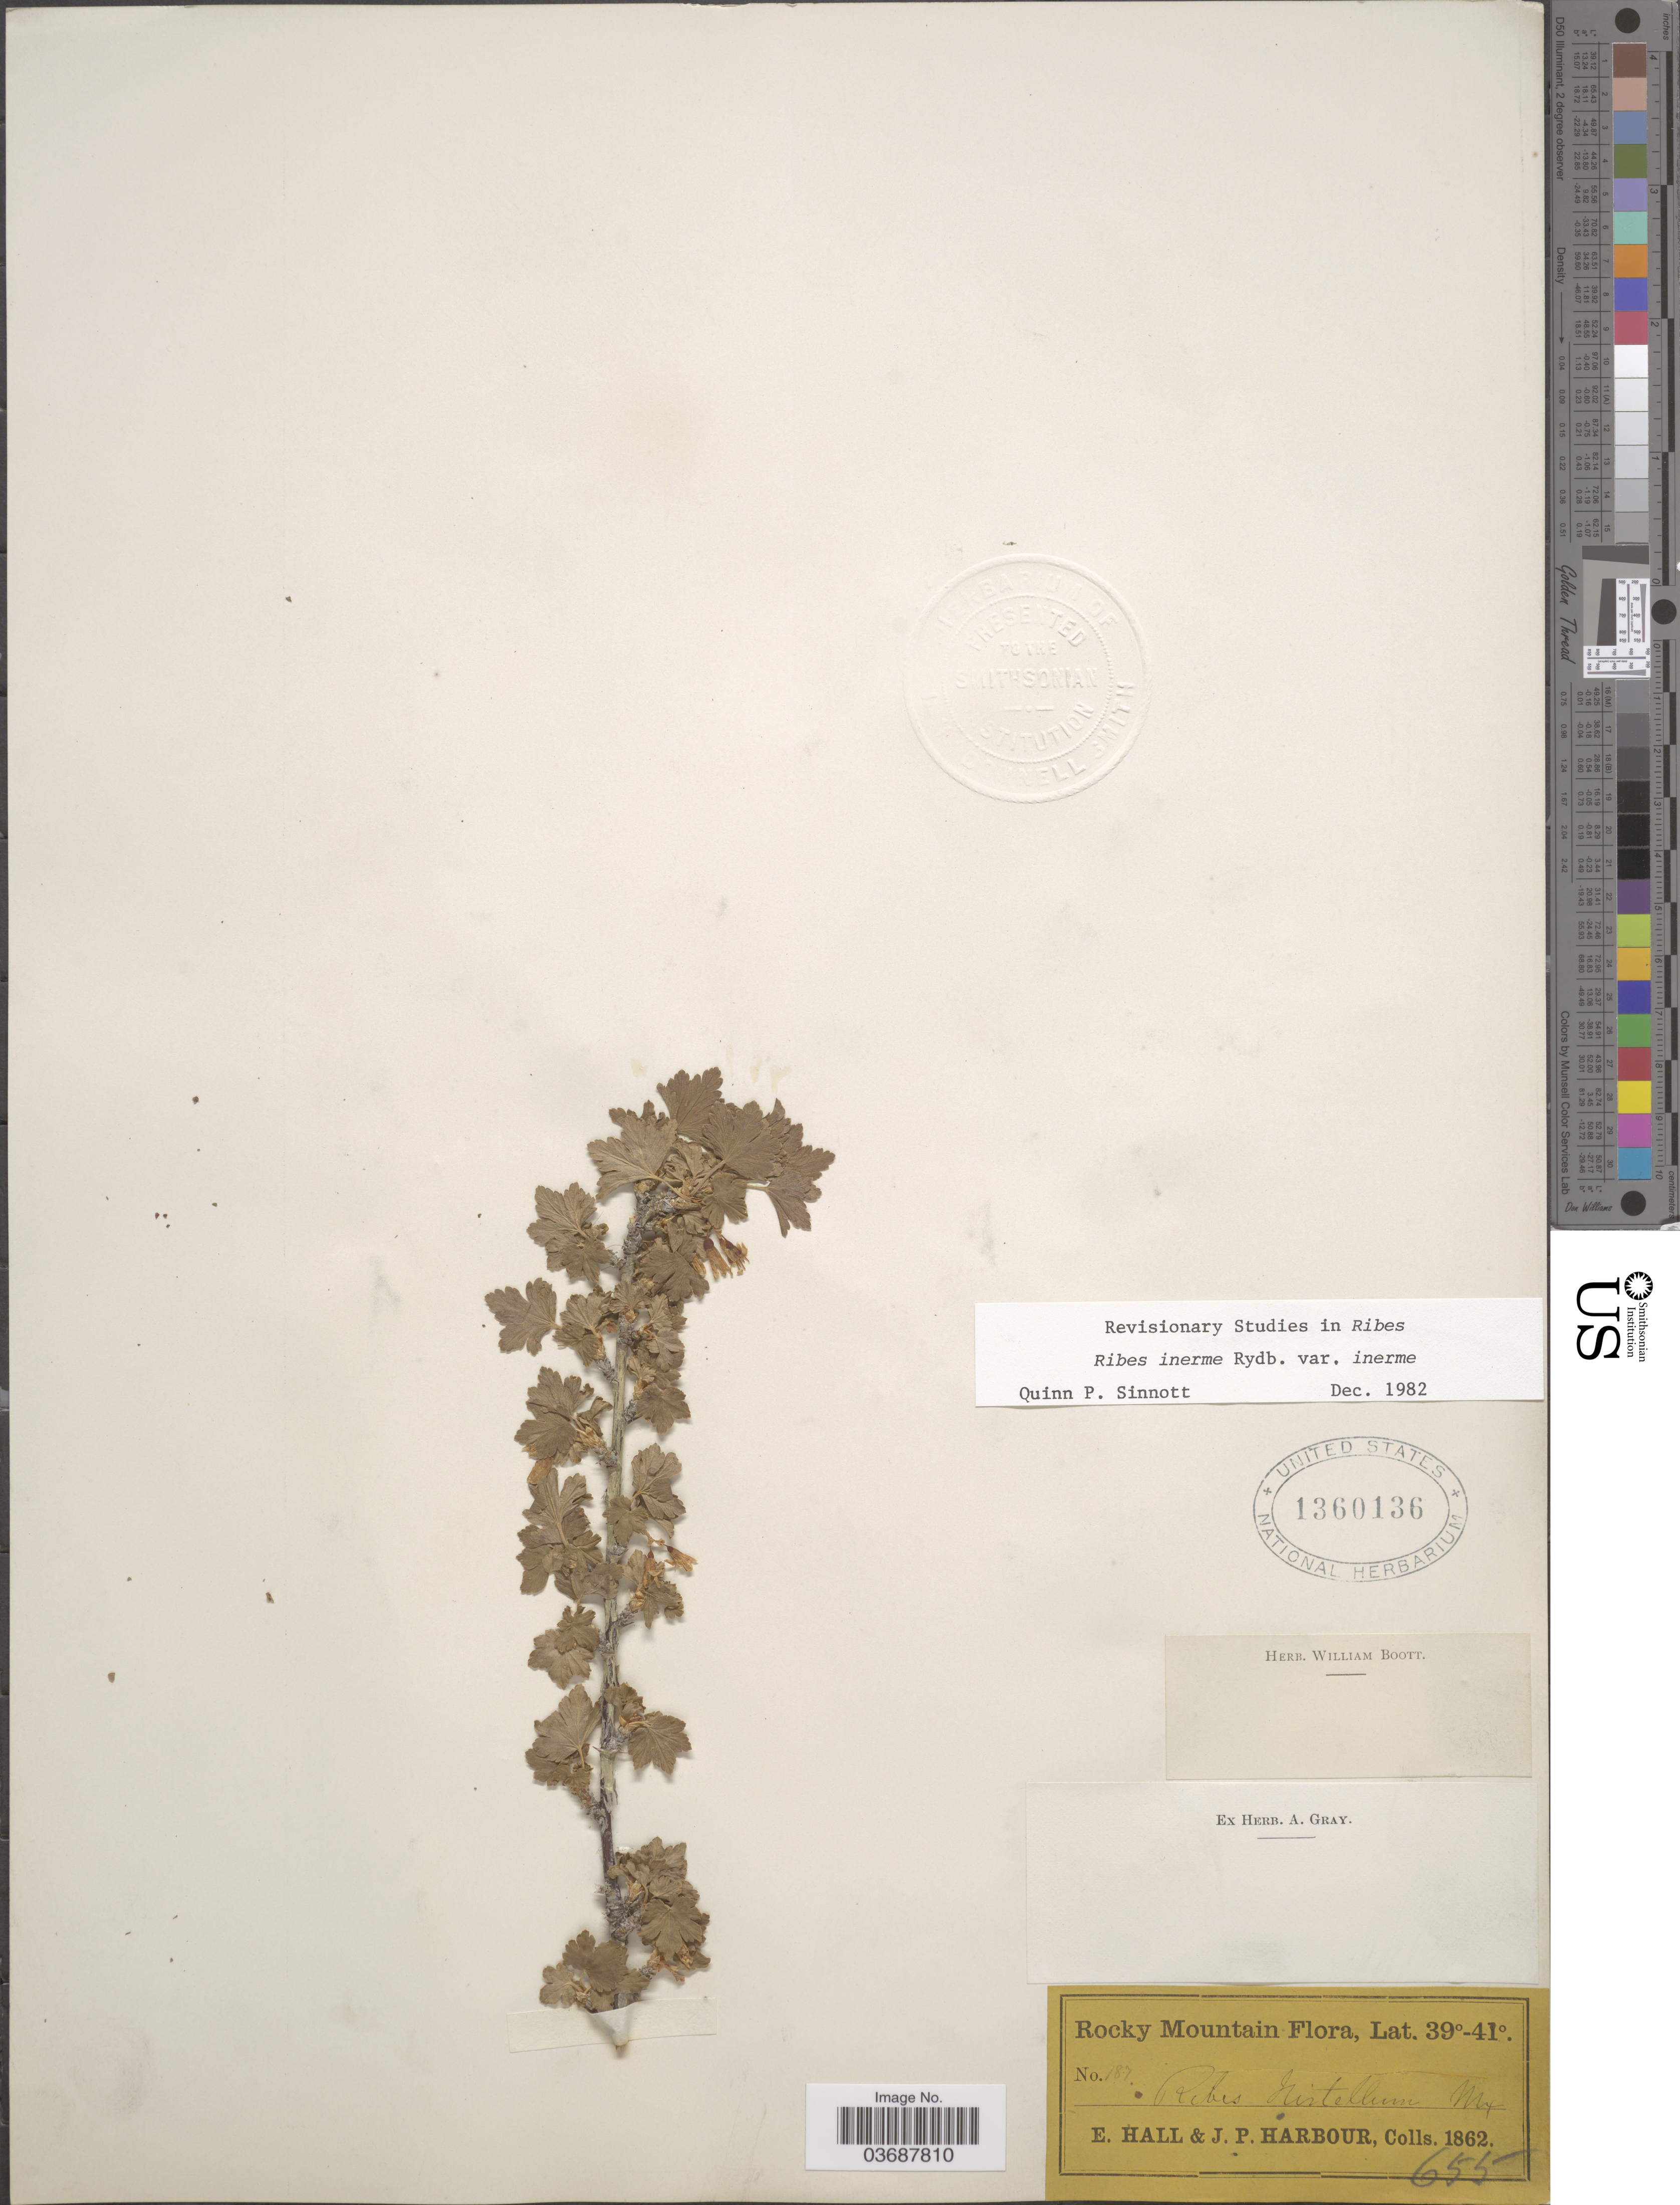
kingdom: Plantae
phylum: Tracheophyta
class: Magnoliopsida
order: Saxifragales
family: Grossulariaceae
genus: Ribes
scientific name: Ribes inerme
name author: Rydb.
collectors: E. Hall & J. Harbour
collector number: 655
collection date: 1862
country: United States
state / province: Colorado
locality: Rocky Mountain.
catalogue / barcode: US 1360136